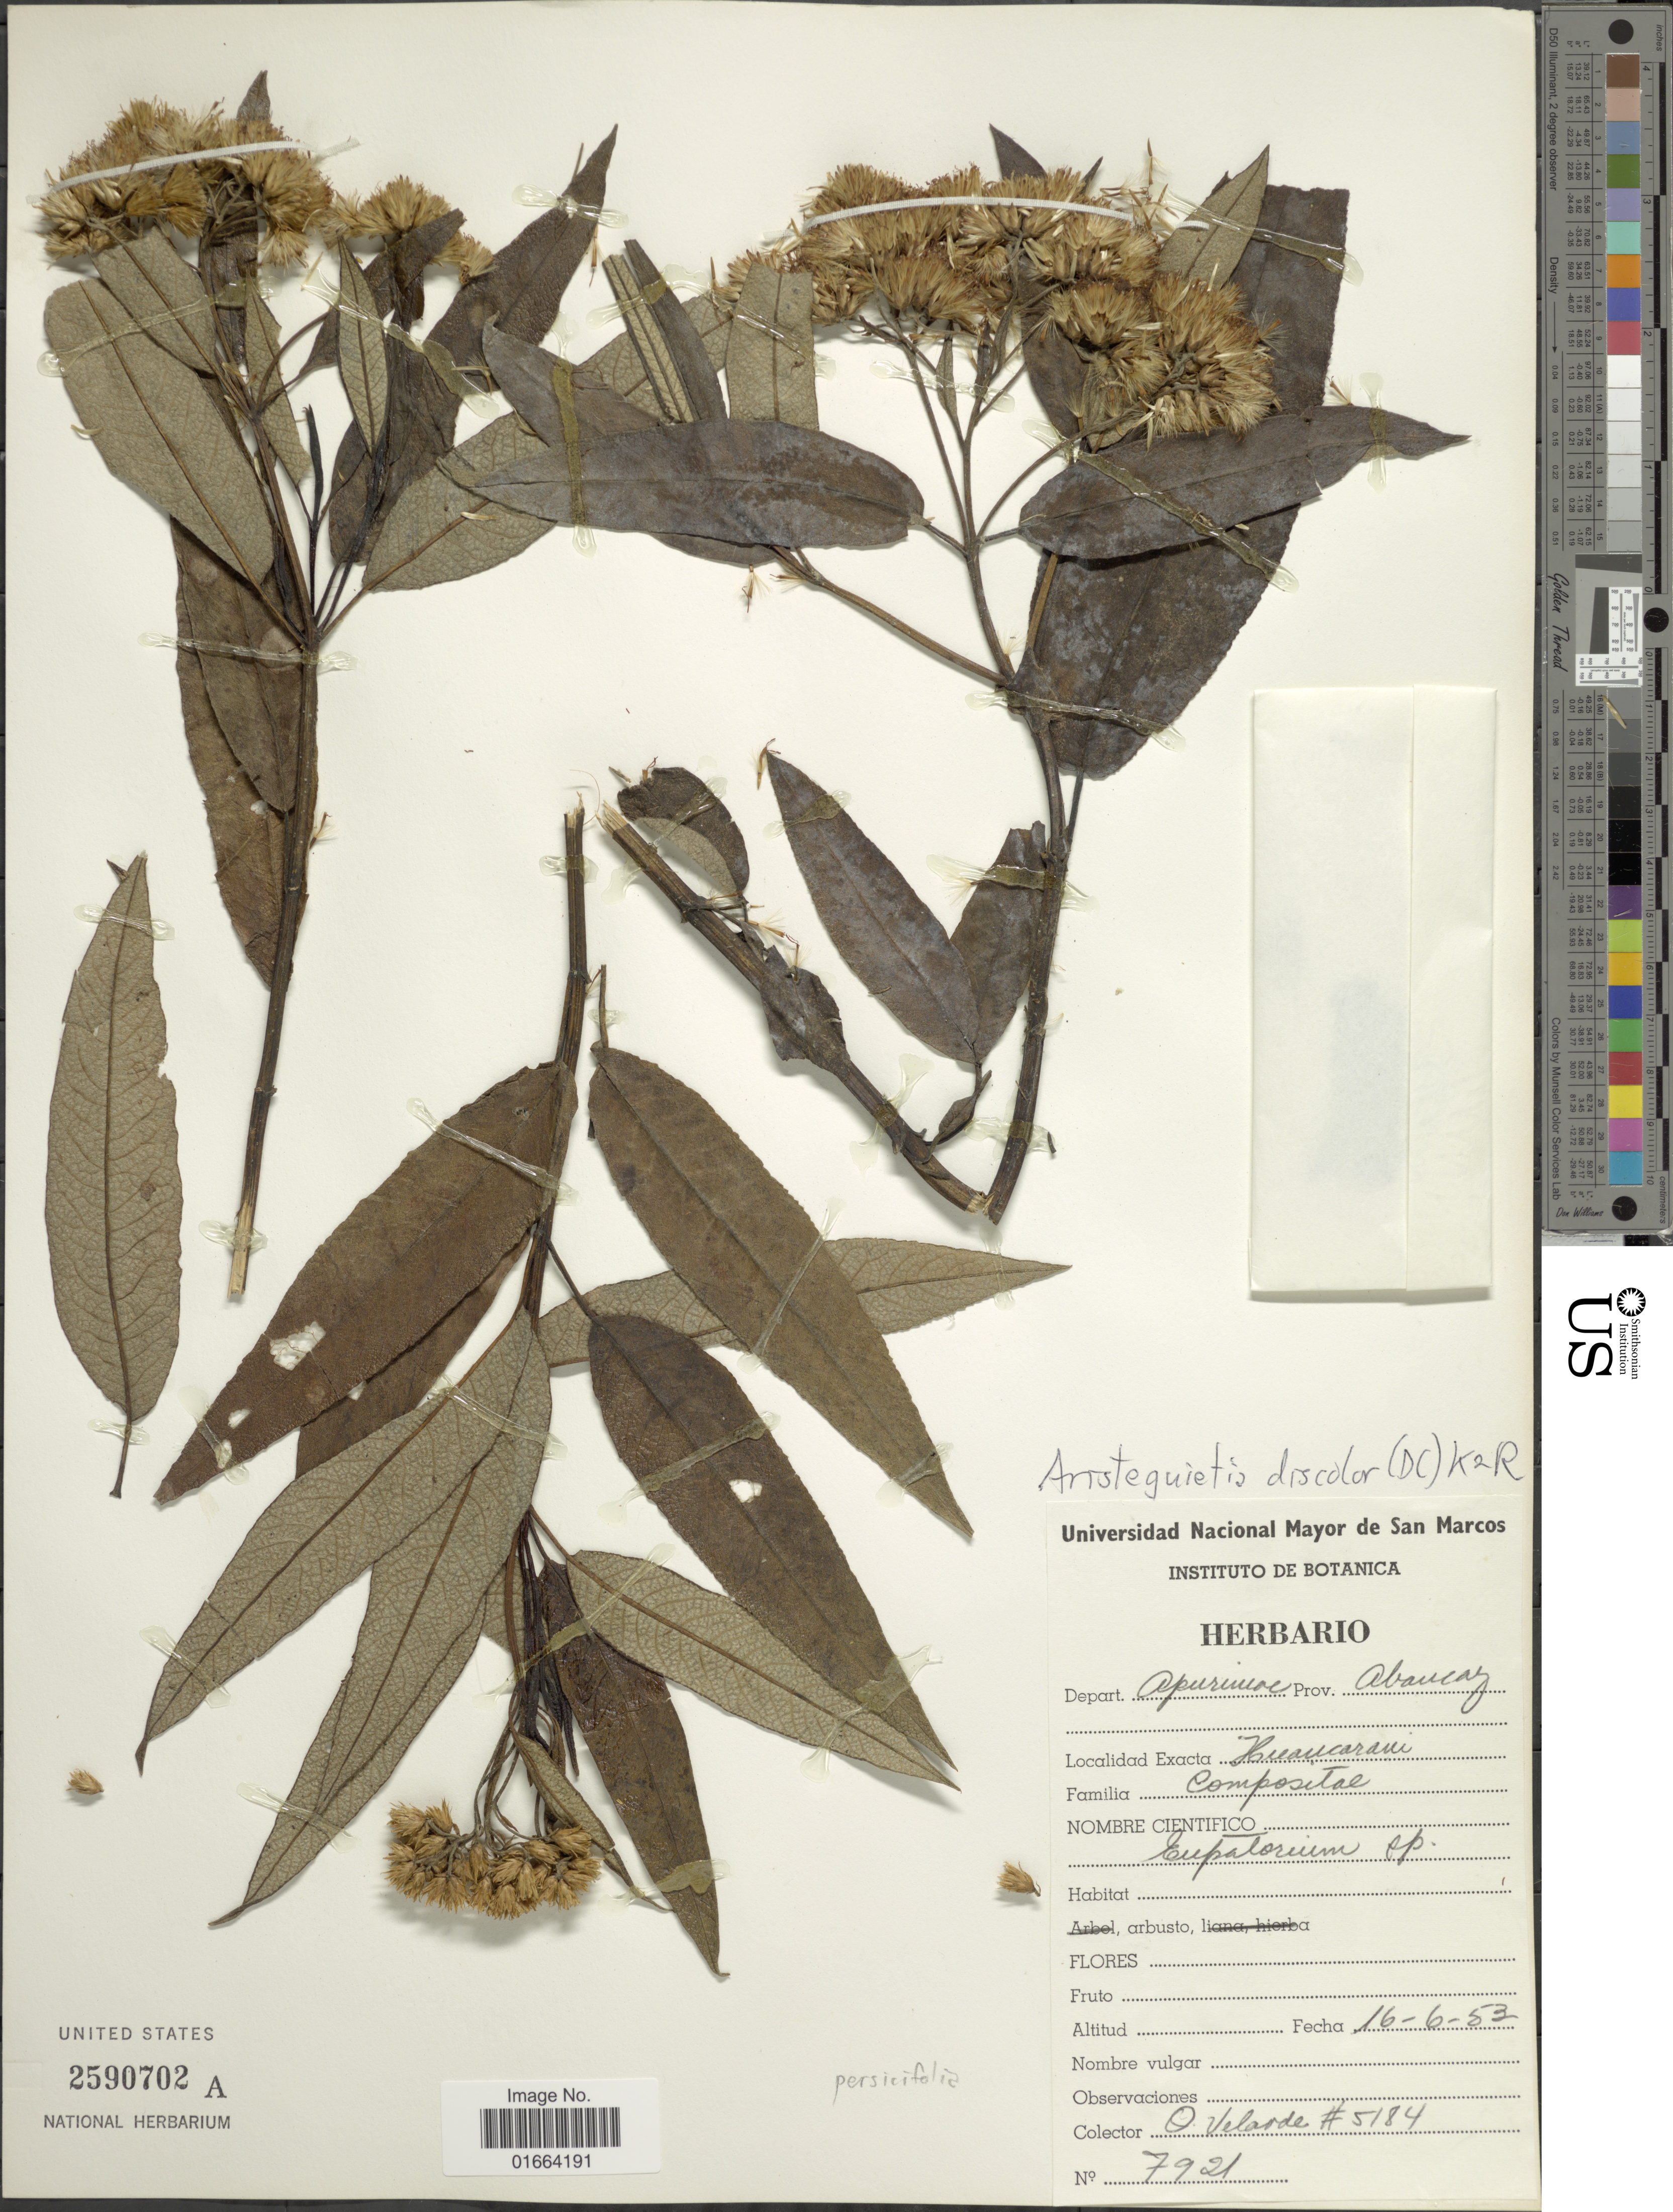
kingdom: Plantae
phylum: Tracheophyta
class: Magnoliopsida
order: Asterales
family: Asteraceae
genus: Aristeguietia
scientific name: Aristeguietia discolor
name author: (DC.) R.M. King & H. Rob.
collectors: O. Velarde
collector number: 5184/7921*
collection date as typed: Transcribed d/m/y: 16/6/53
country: Peru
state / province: Apurímac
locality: Huancarani, Prov. Abancay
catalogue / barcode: US 2590702A